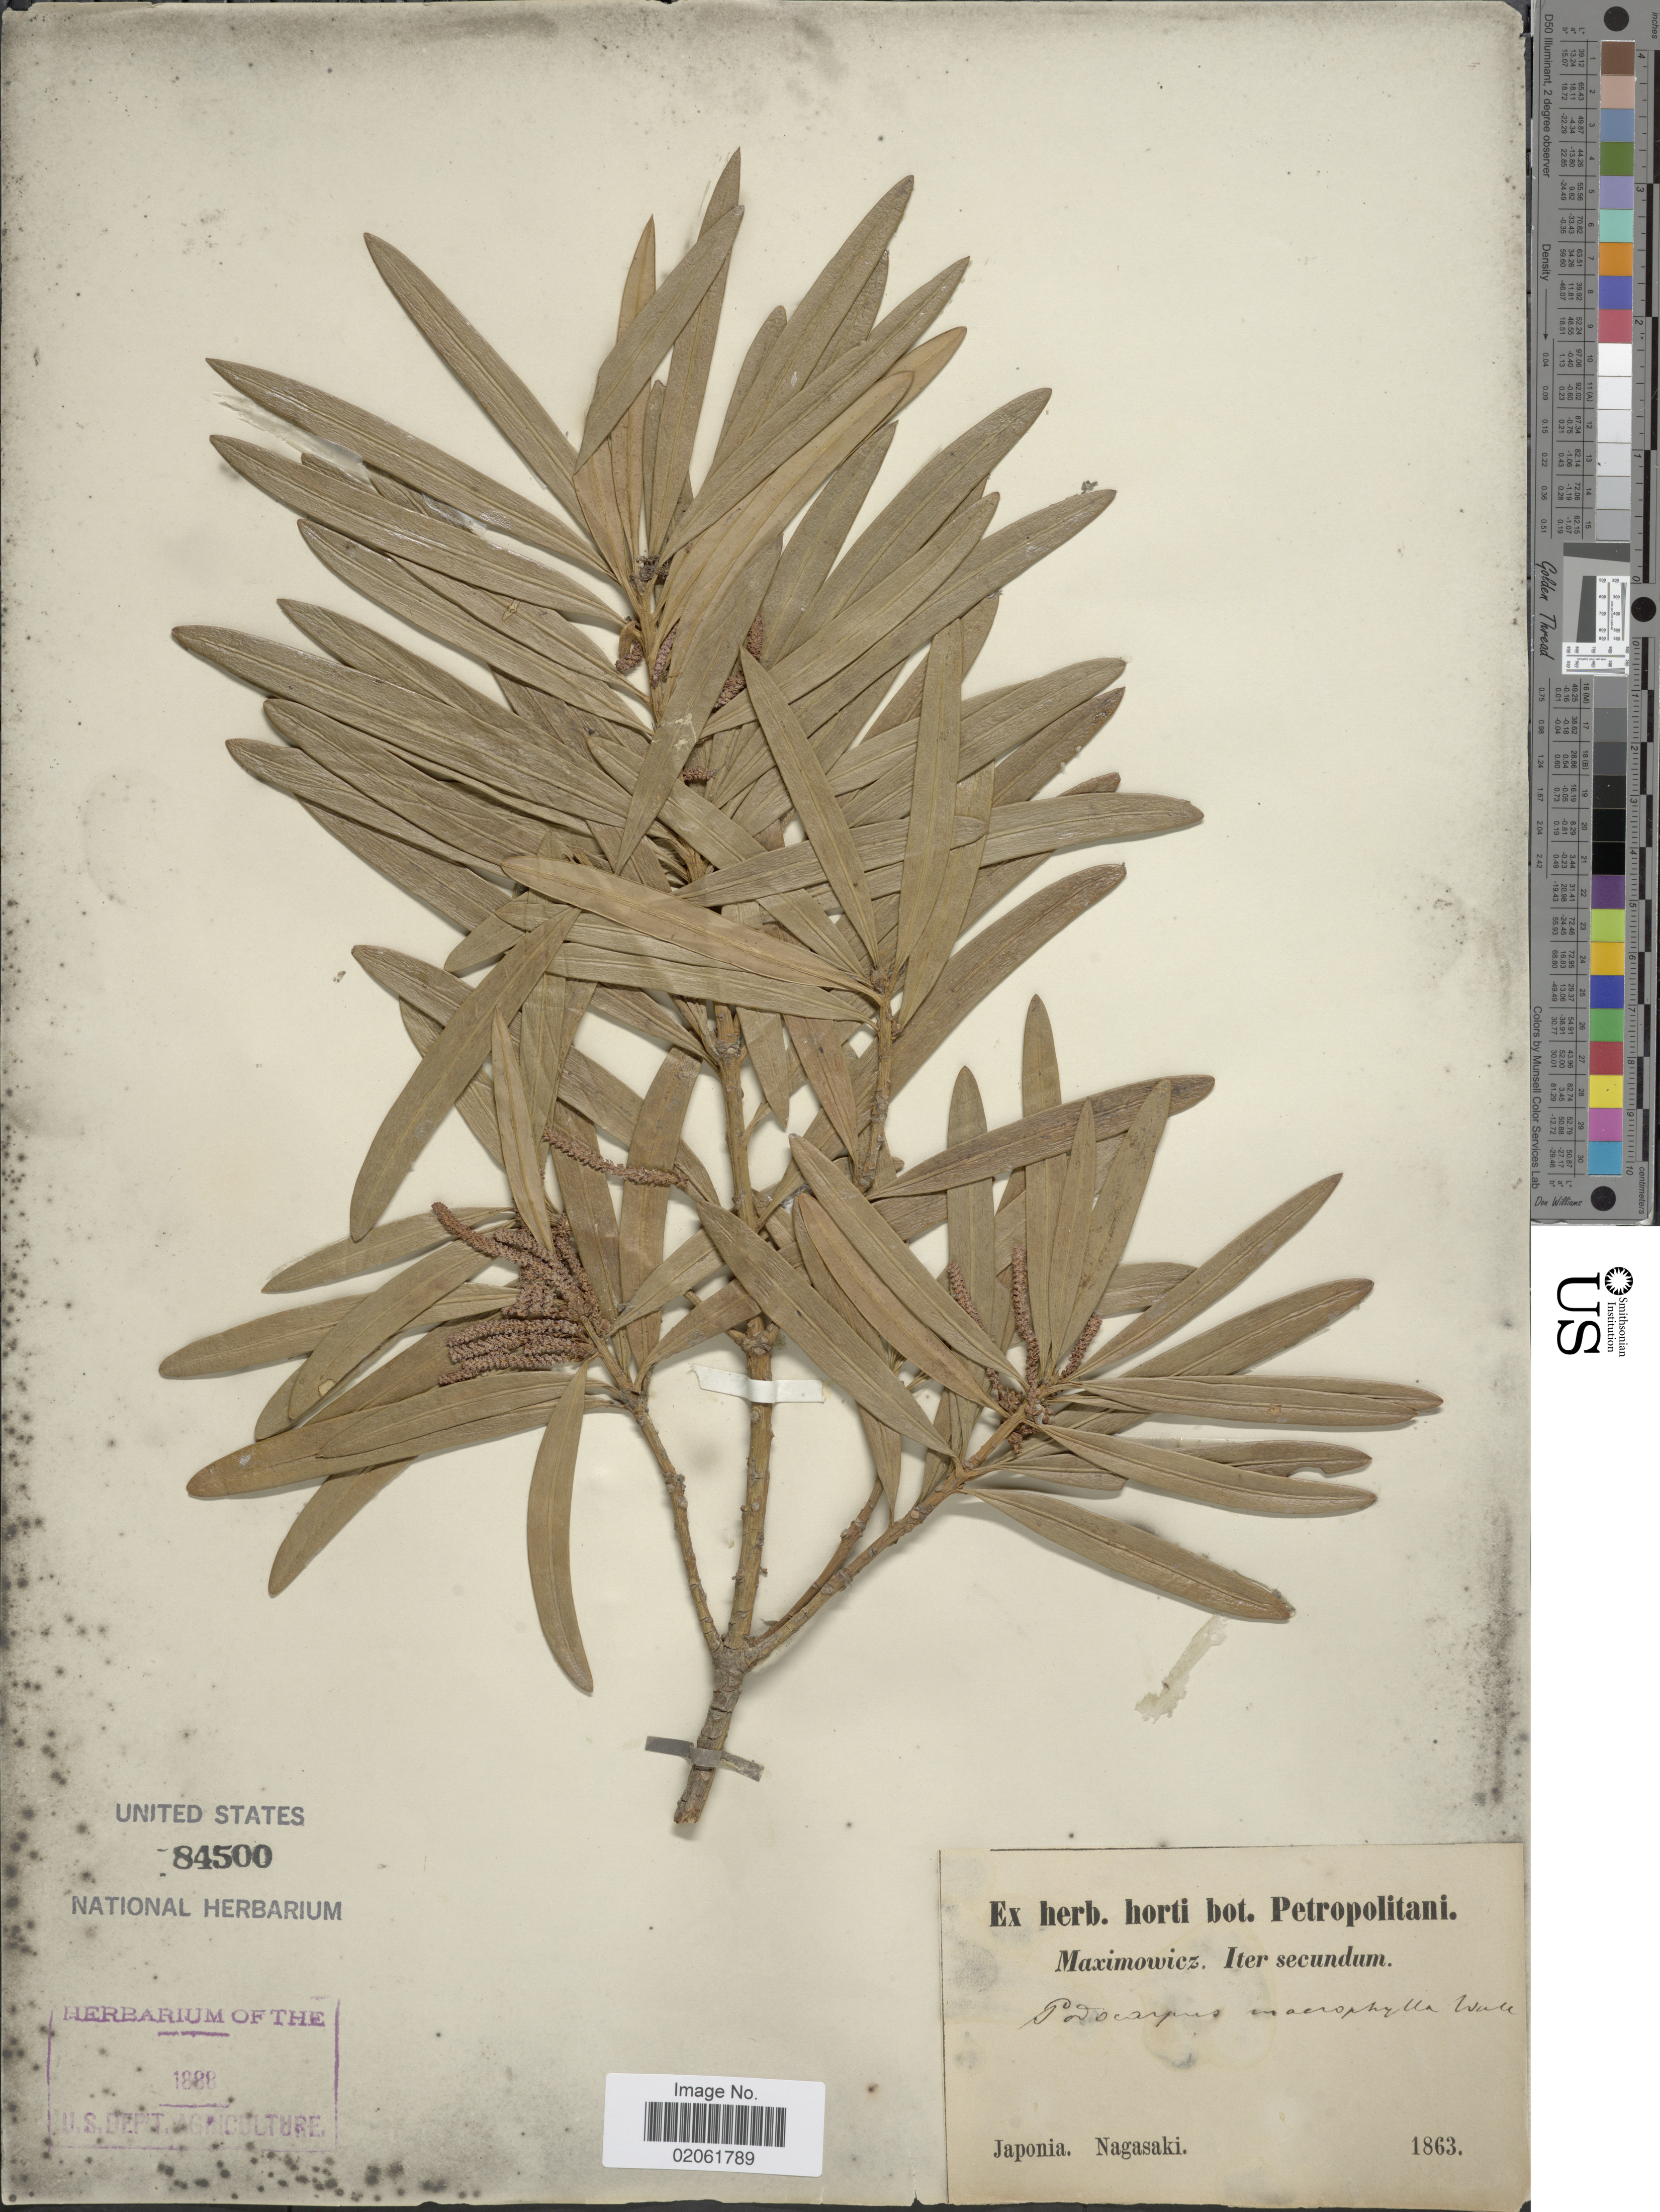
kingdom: Plantae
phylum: Tracheophyta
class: Pinopsida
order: Pinales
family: Podocarpaceae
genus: Podocarpus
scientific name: Podocarpus macrophyllus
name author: (Thunb.) Sweet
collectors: Maximowicz, --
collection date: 1863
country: Japan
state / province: Nagasaki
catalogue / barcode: US 84500